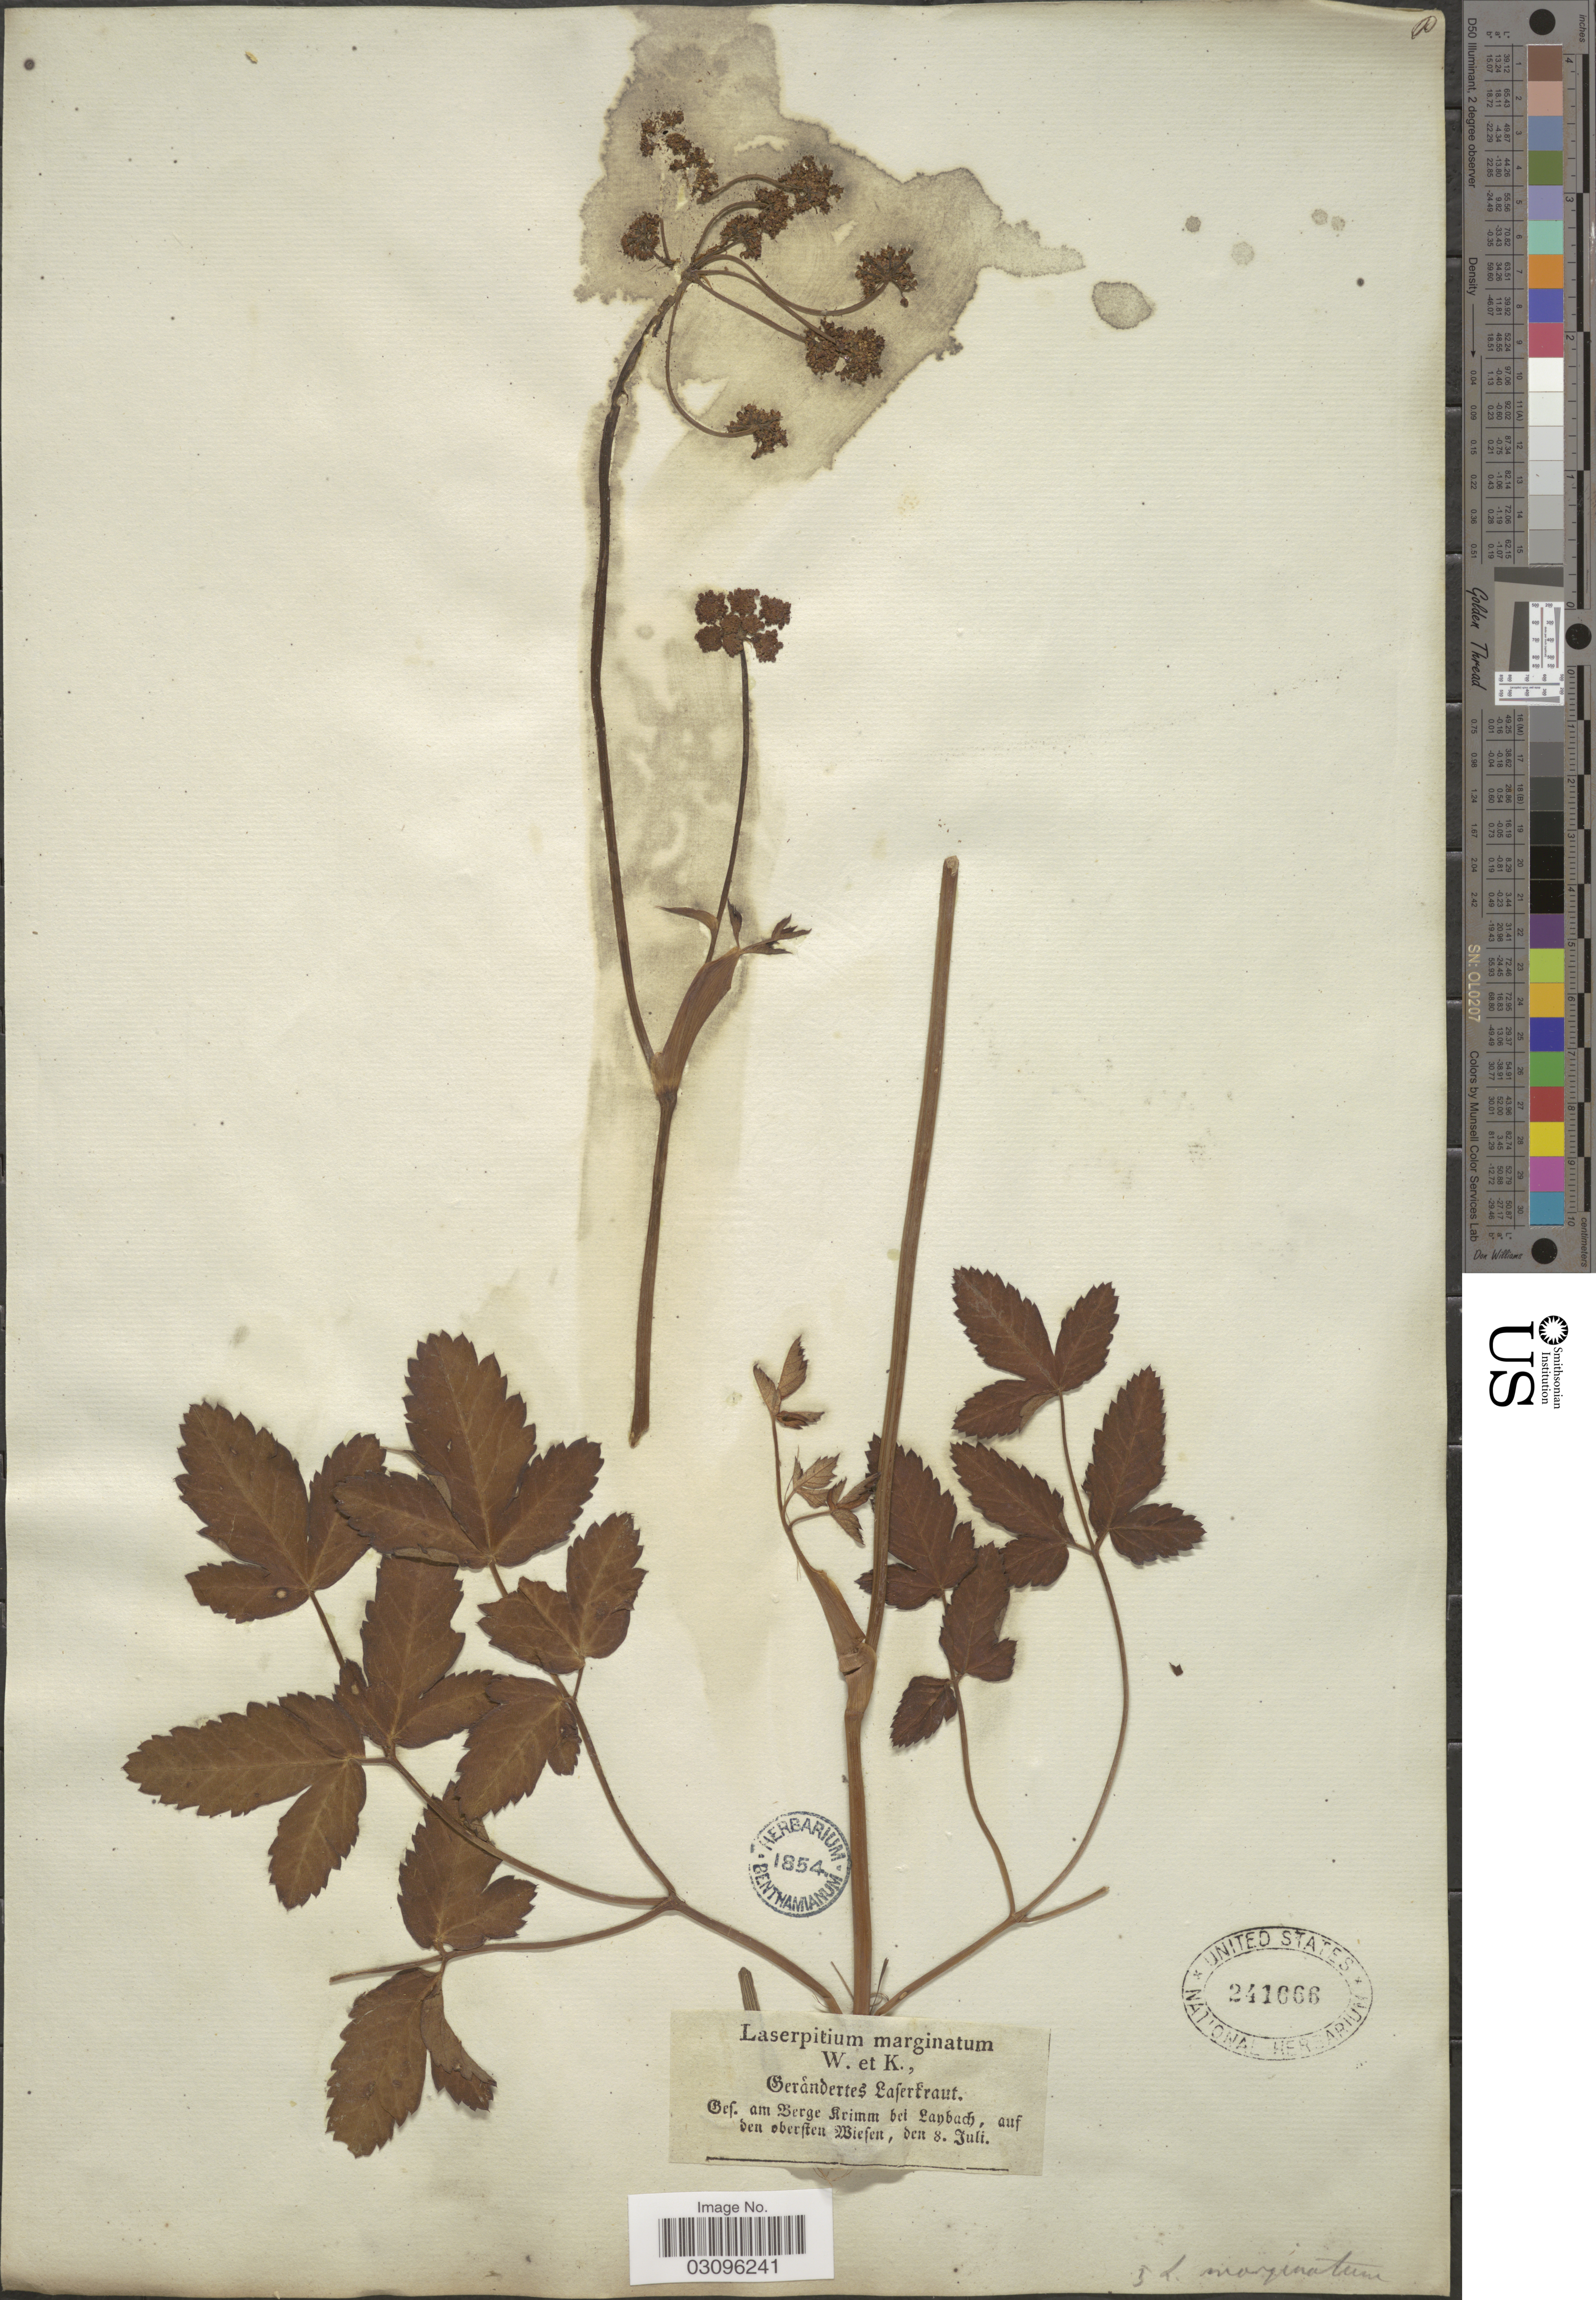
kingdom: Plantae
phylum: Tracheophyta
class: Magnoliopsida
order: Apiales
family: Apiaceae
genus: Laserpitium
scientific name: Laserpitium marginatum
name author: Waldst. & Kit.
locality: Oef. am Berge Rrimm bei Lanbadh, auf den oberften Miefen. [interpreted]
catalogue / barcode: US 241666